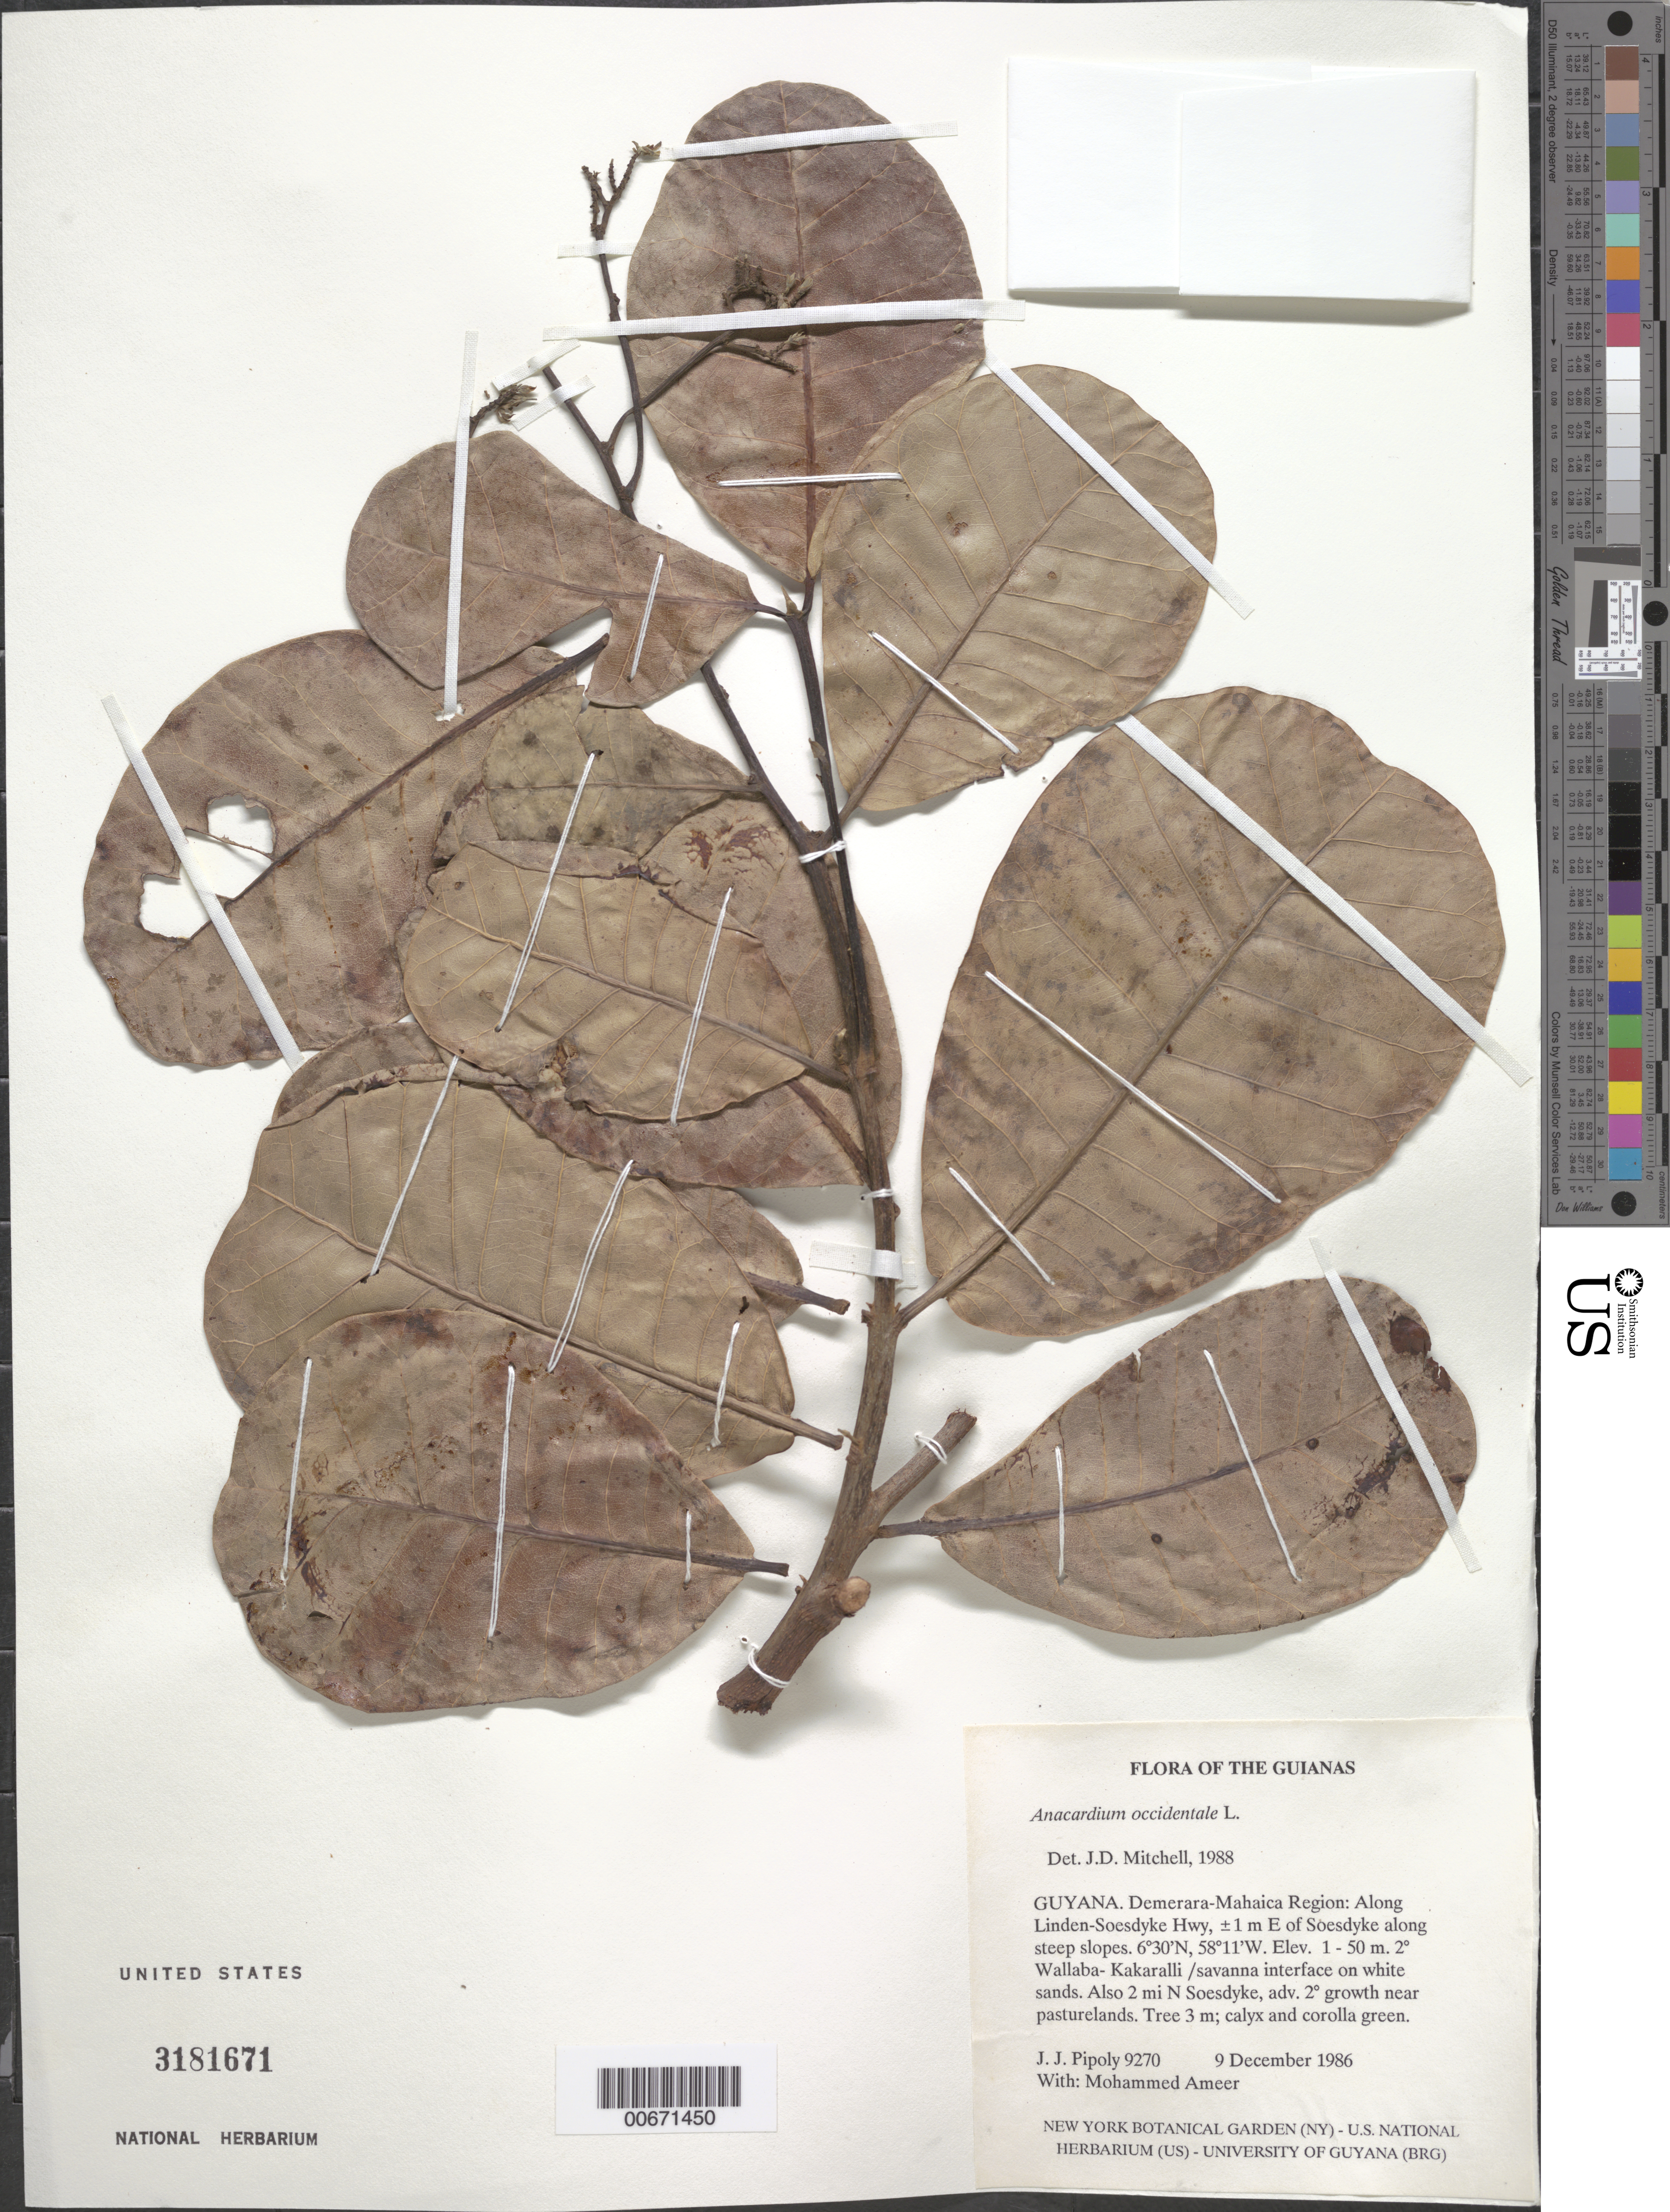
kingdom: Plantae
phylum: Tracheophyta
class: Magnoliopsida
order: Sapindales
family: Anacardiaceae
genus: Anacardium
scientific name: Anacardium occidentale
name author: L.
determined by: Mitchell, John D.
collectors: J. J. Pipoly & M. Ameer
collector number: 9270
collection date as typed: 9 December 1986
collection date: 1986-12-09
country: Guyana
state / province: Demerara-Mahaica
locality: Along Linden-Soesdyke Hwy, ±1 m E of Soesdyke along steep slopes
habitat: Secondary Wallaba-Kakaralli - savanna interface on white sands. Also 2 mi N Soesdyke, adv. secondary growth near pasturelands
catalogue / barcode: US 3181671